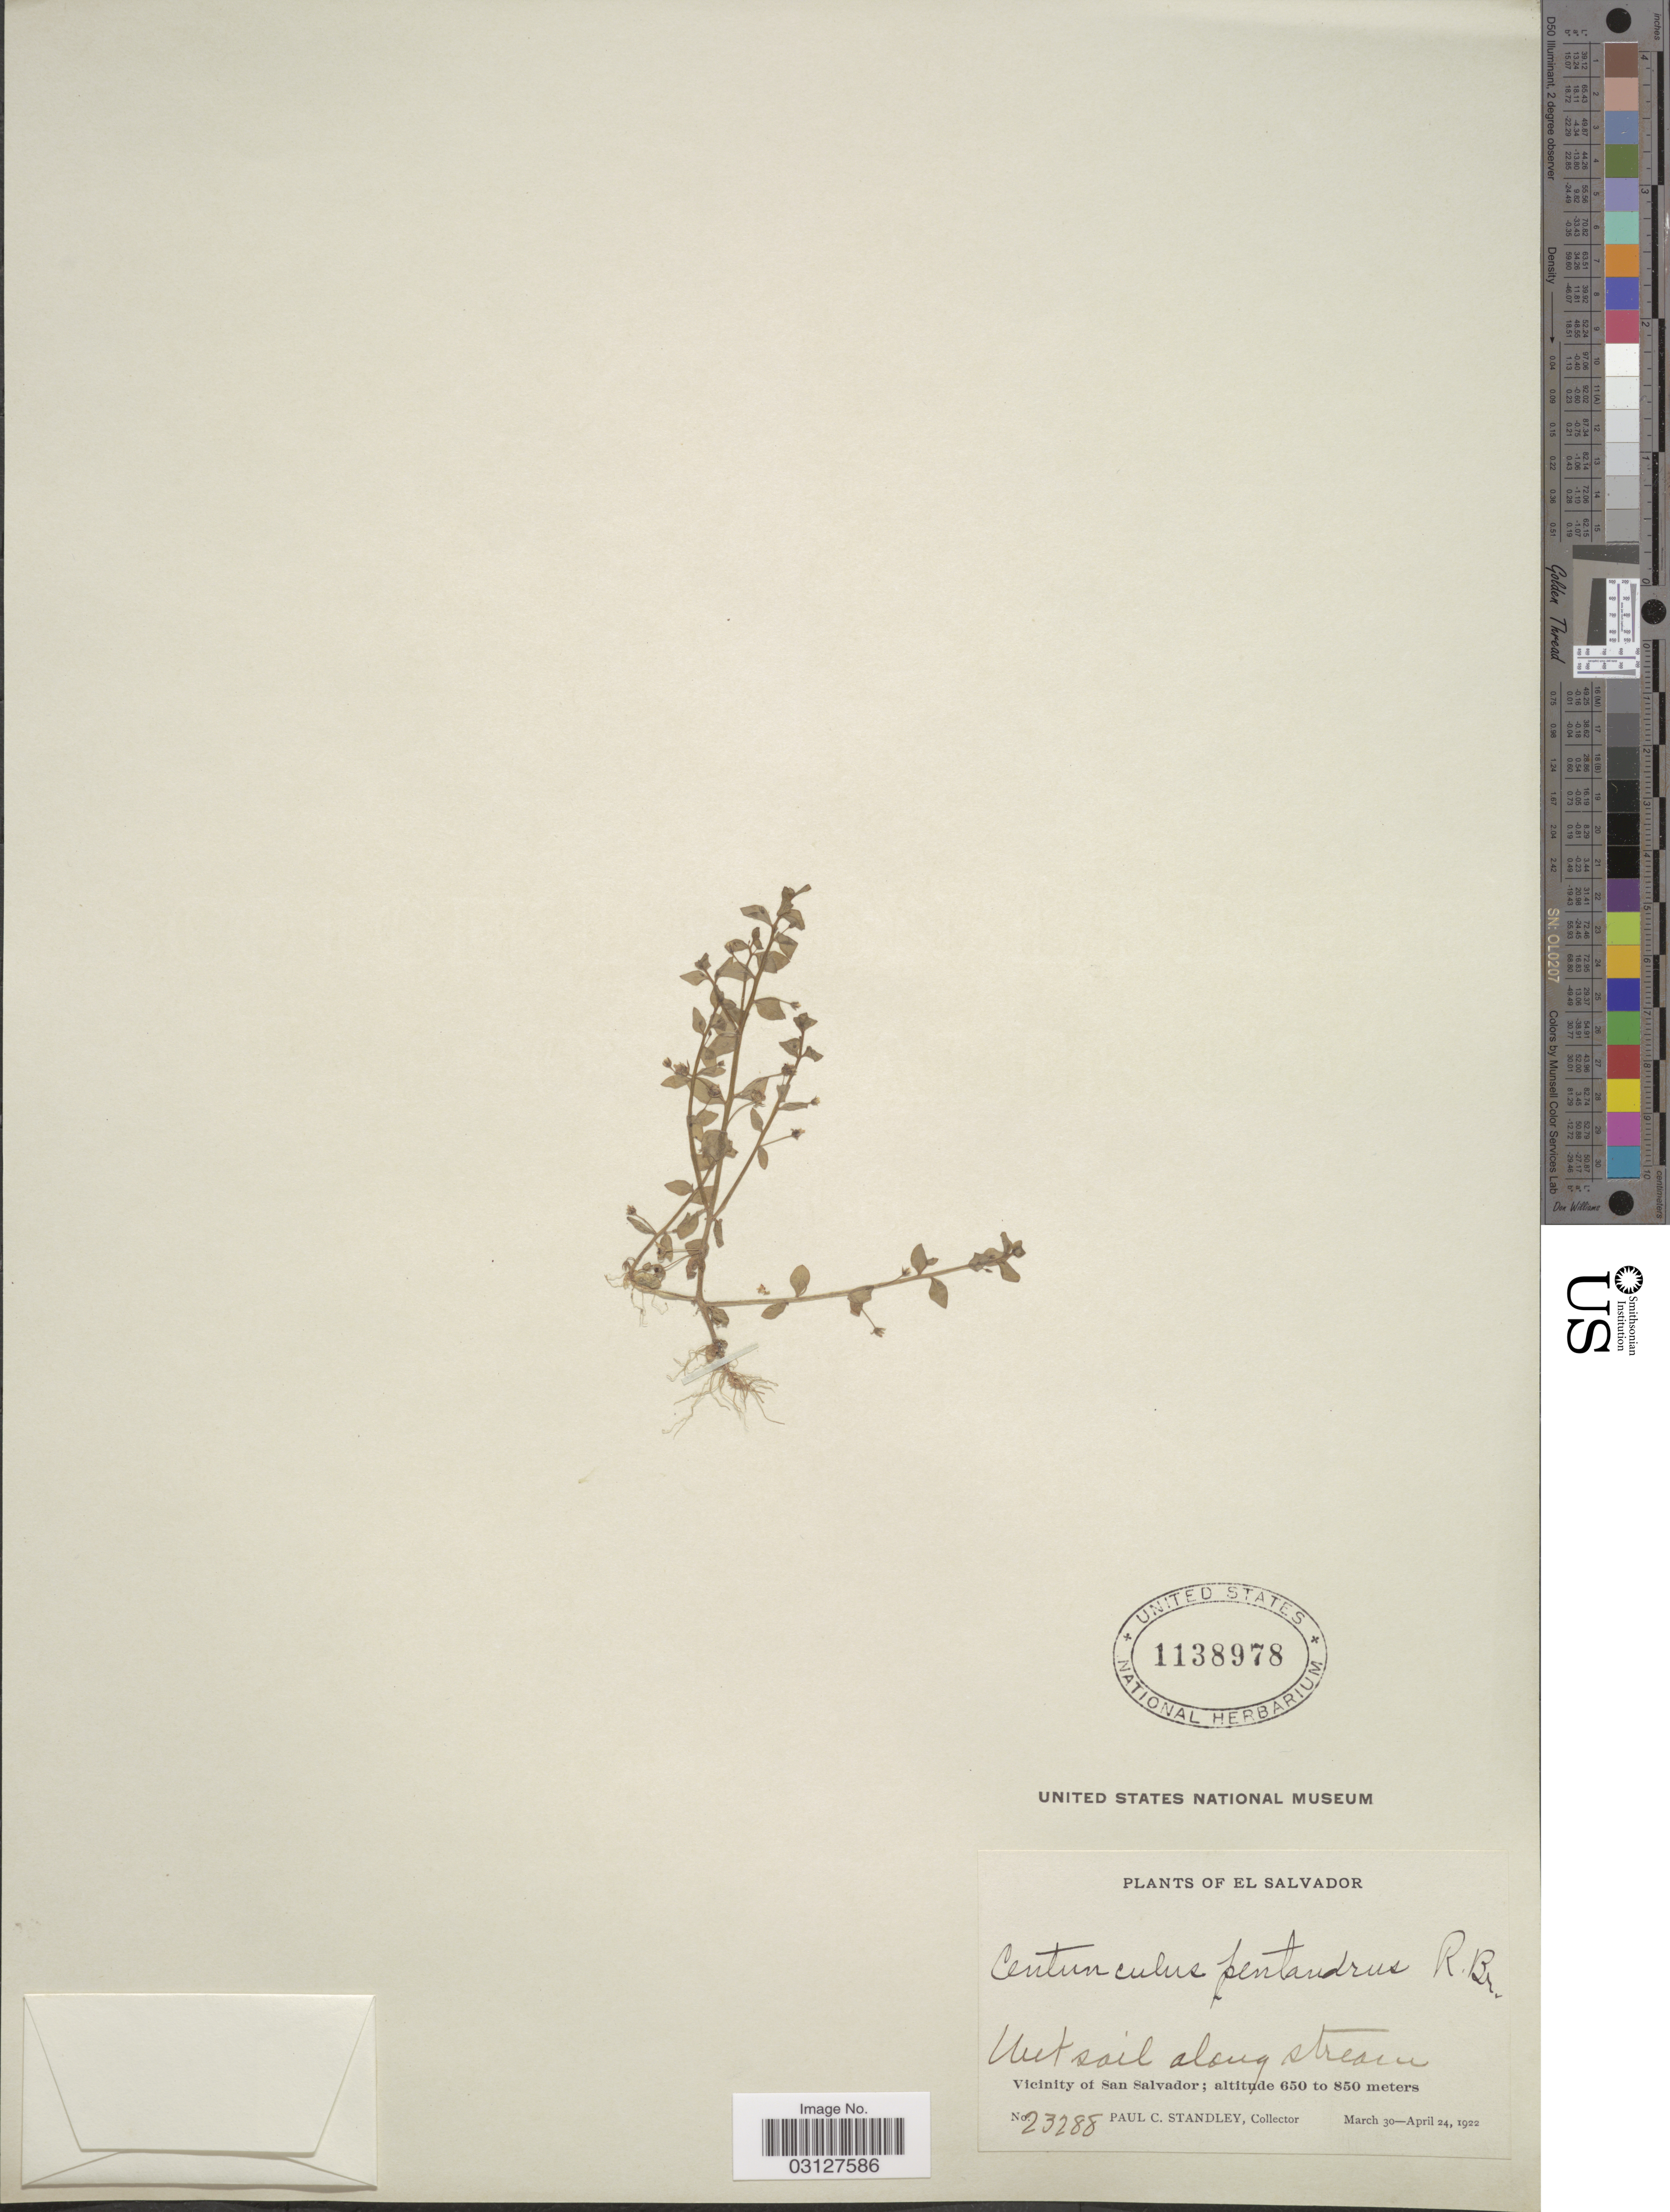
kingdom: Plantae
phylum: Tracheophyta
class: Magnoliopsida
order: Ericales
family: Primulaceae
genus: Anagallis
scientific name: Anagallis pumila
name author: Sw.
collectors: P. C. Standley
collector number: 23288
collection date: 1922-03-30/1922-04-24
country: El Salvador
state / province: San Salvador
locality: Vicinity of San Salvador.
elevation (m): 650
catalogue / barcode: US 1138978